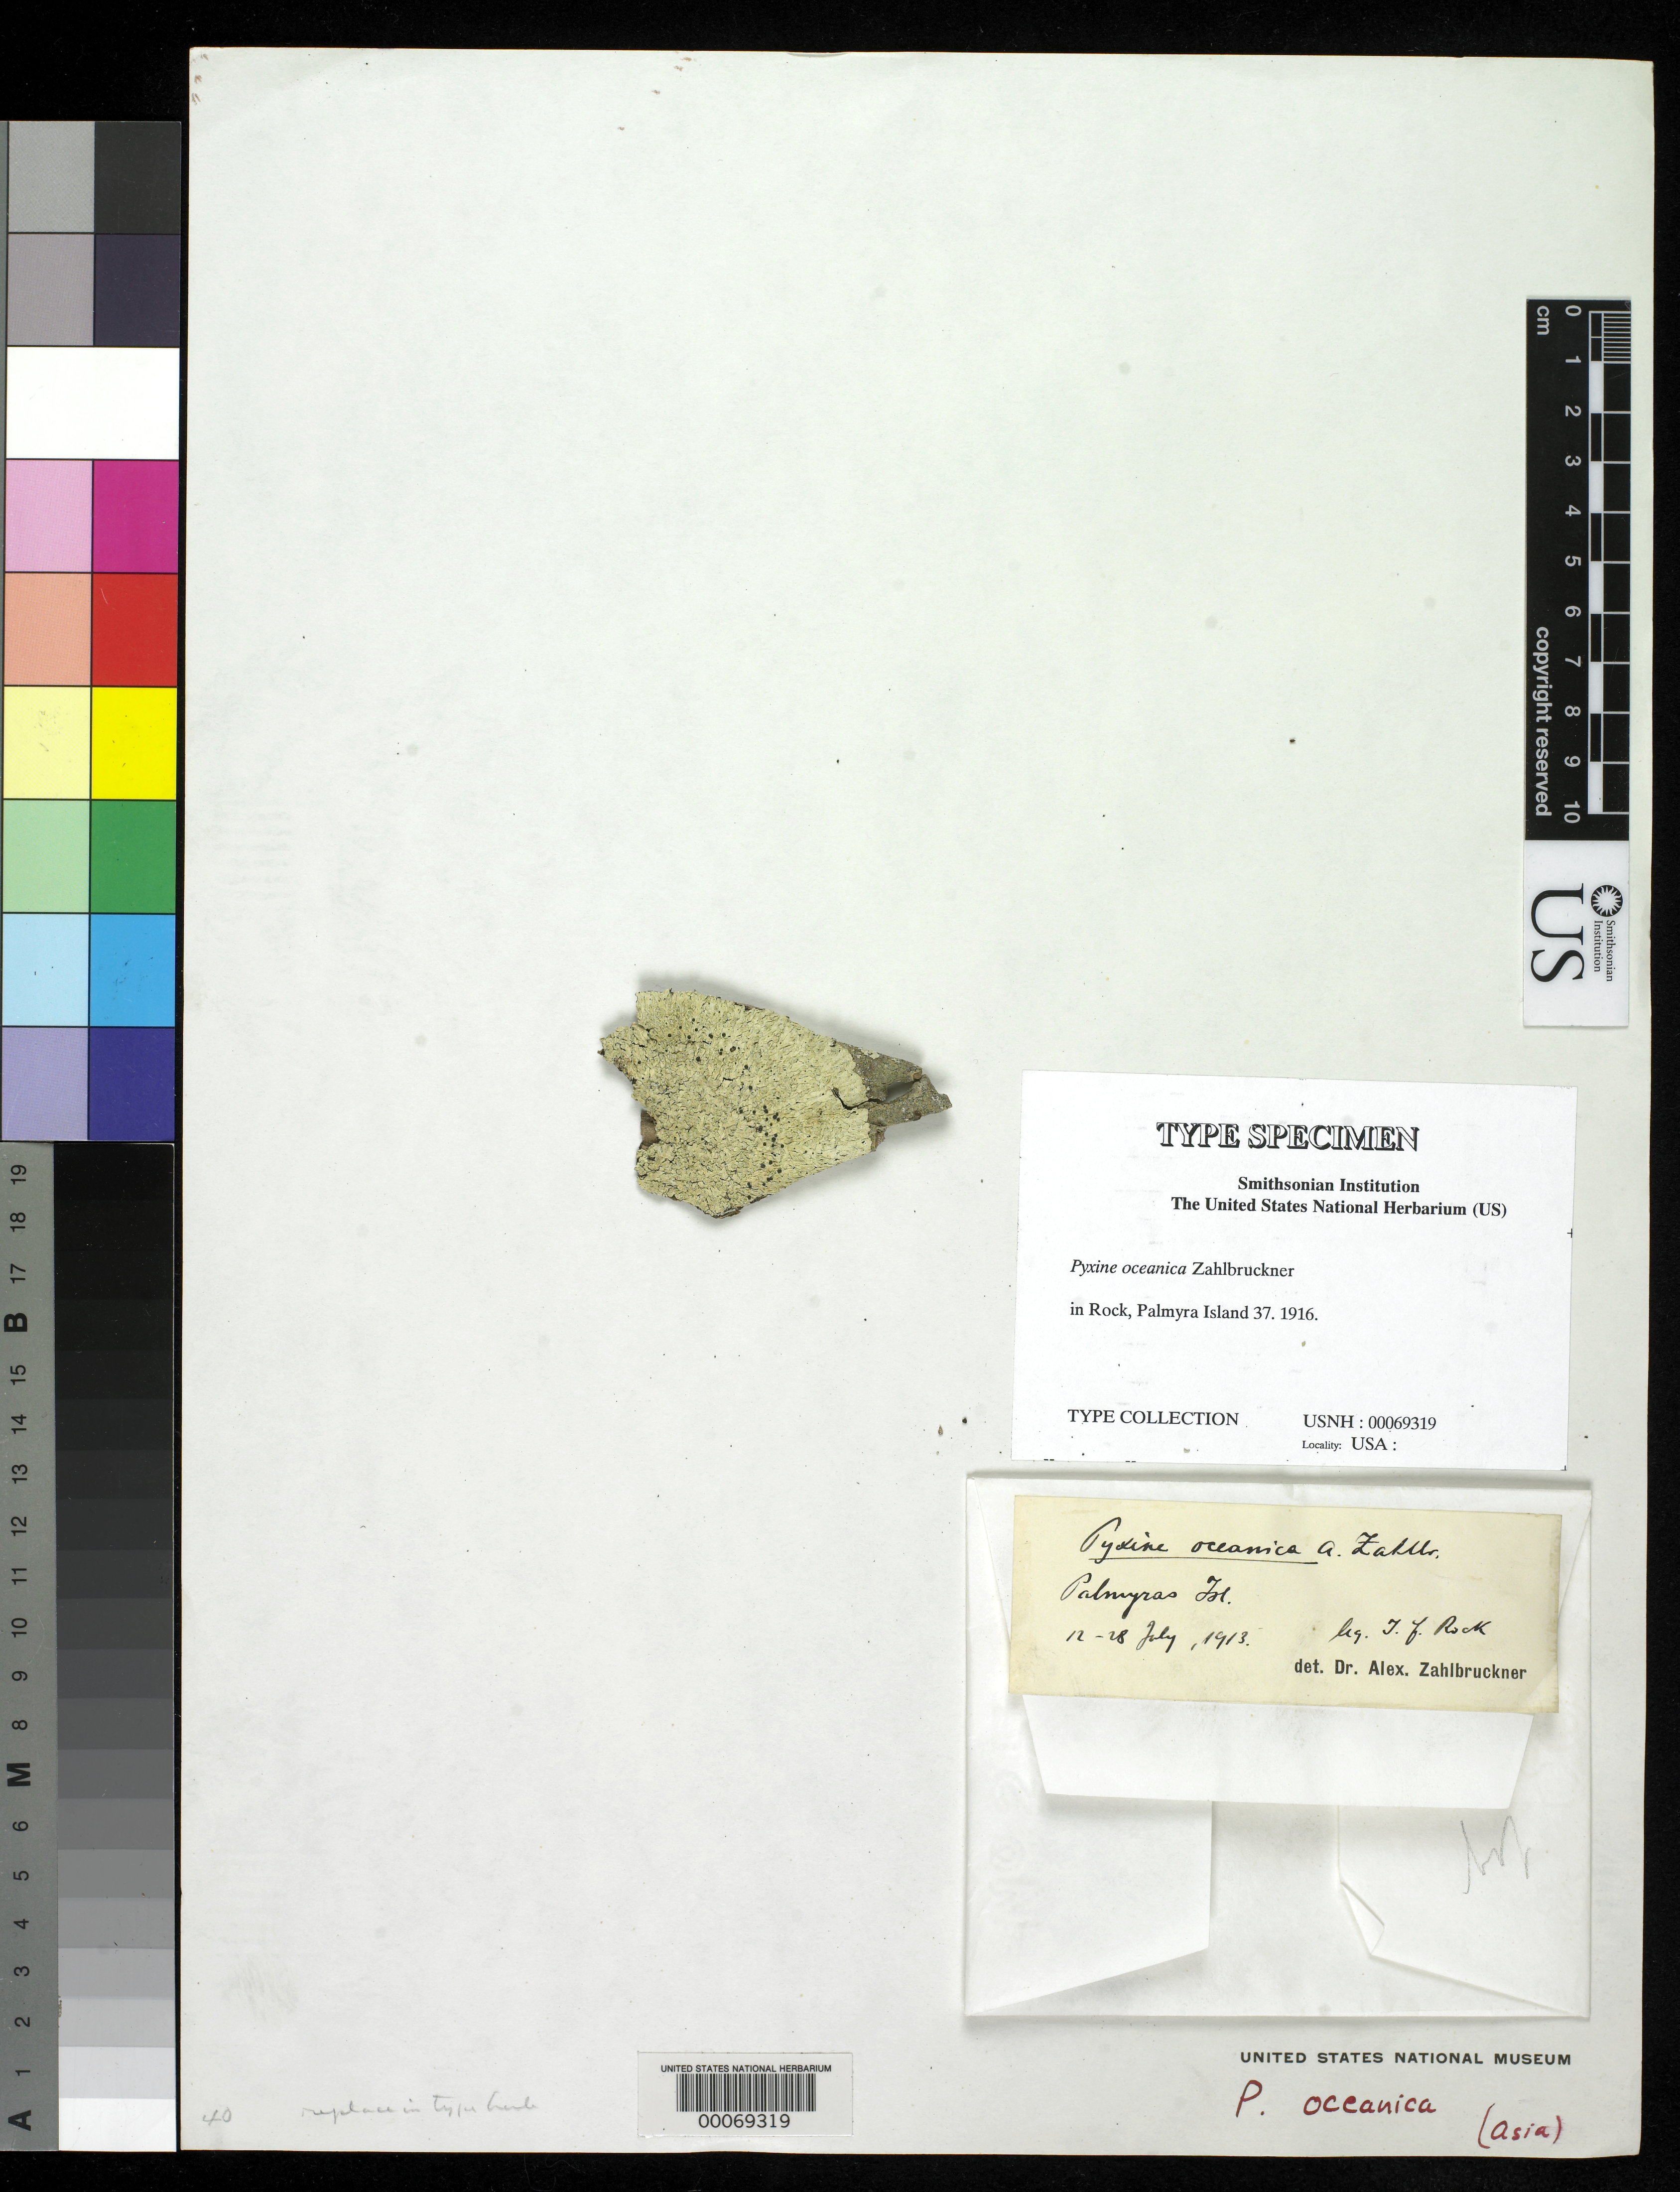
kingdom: Fungi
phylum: Ascomycota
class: Lecanoromycetes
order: Caliciales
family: Caliciaceae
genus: Pyxine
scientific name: Pyxine oceanica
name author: Zahlbr. in Rock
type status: Type Collection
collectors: J. F. Rock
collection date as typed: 12 Jul 1913 to 28 Jul 1913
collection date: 1913-07-12/1913-07-28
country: U.S. Administered Pacific Islands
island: Palmyra Atoll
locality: Palmyra Isl. [= Palmyra Atoll of the U.S. Minor Outlying Islands in the Line Islands or the Palmyra Island area, Mississippi, Warren Co.?].